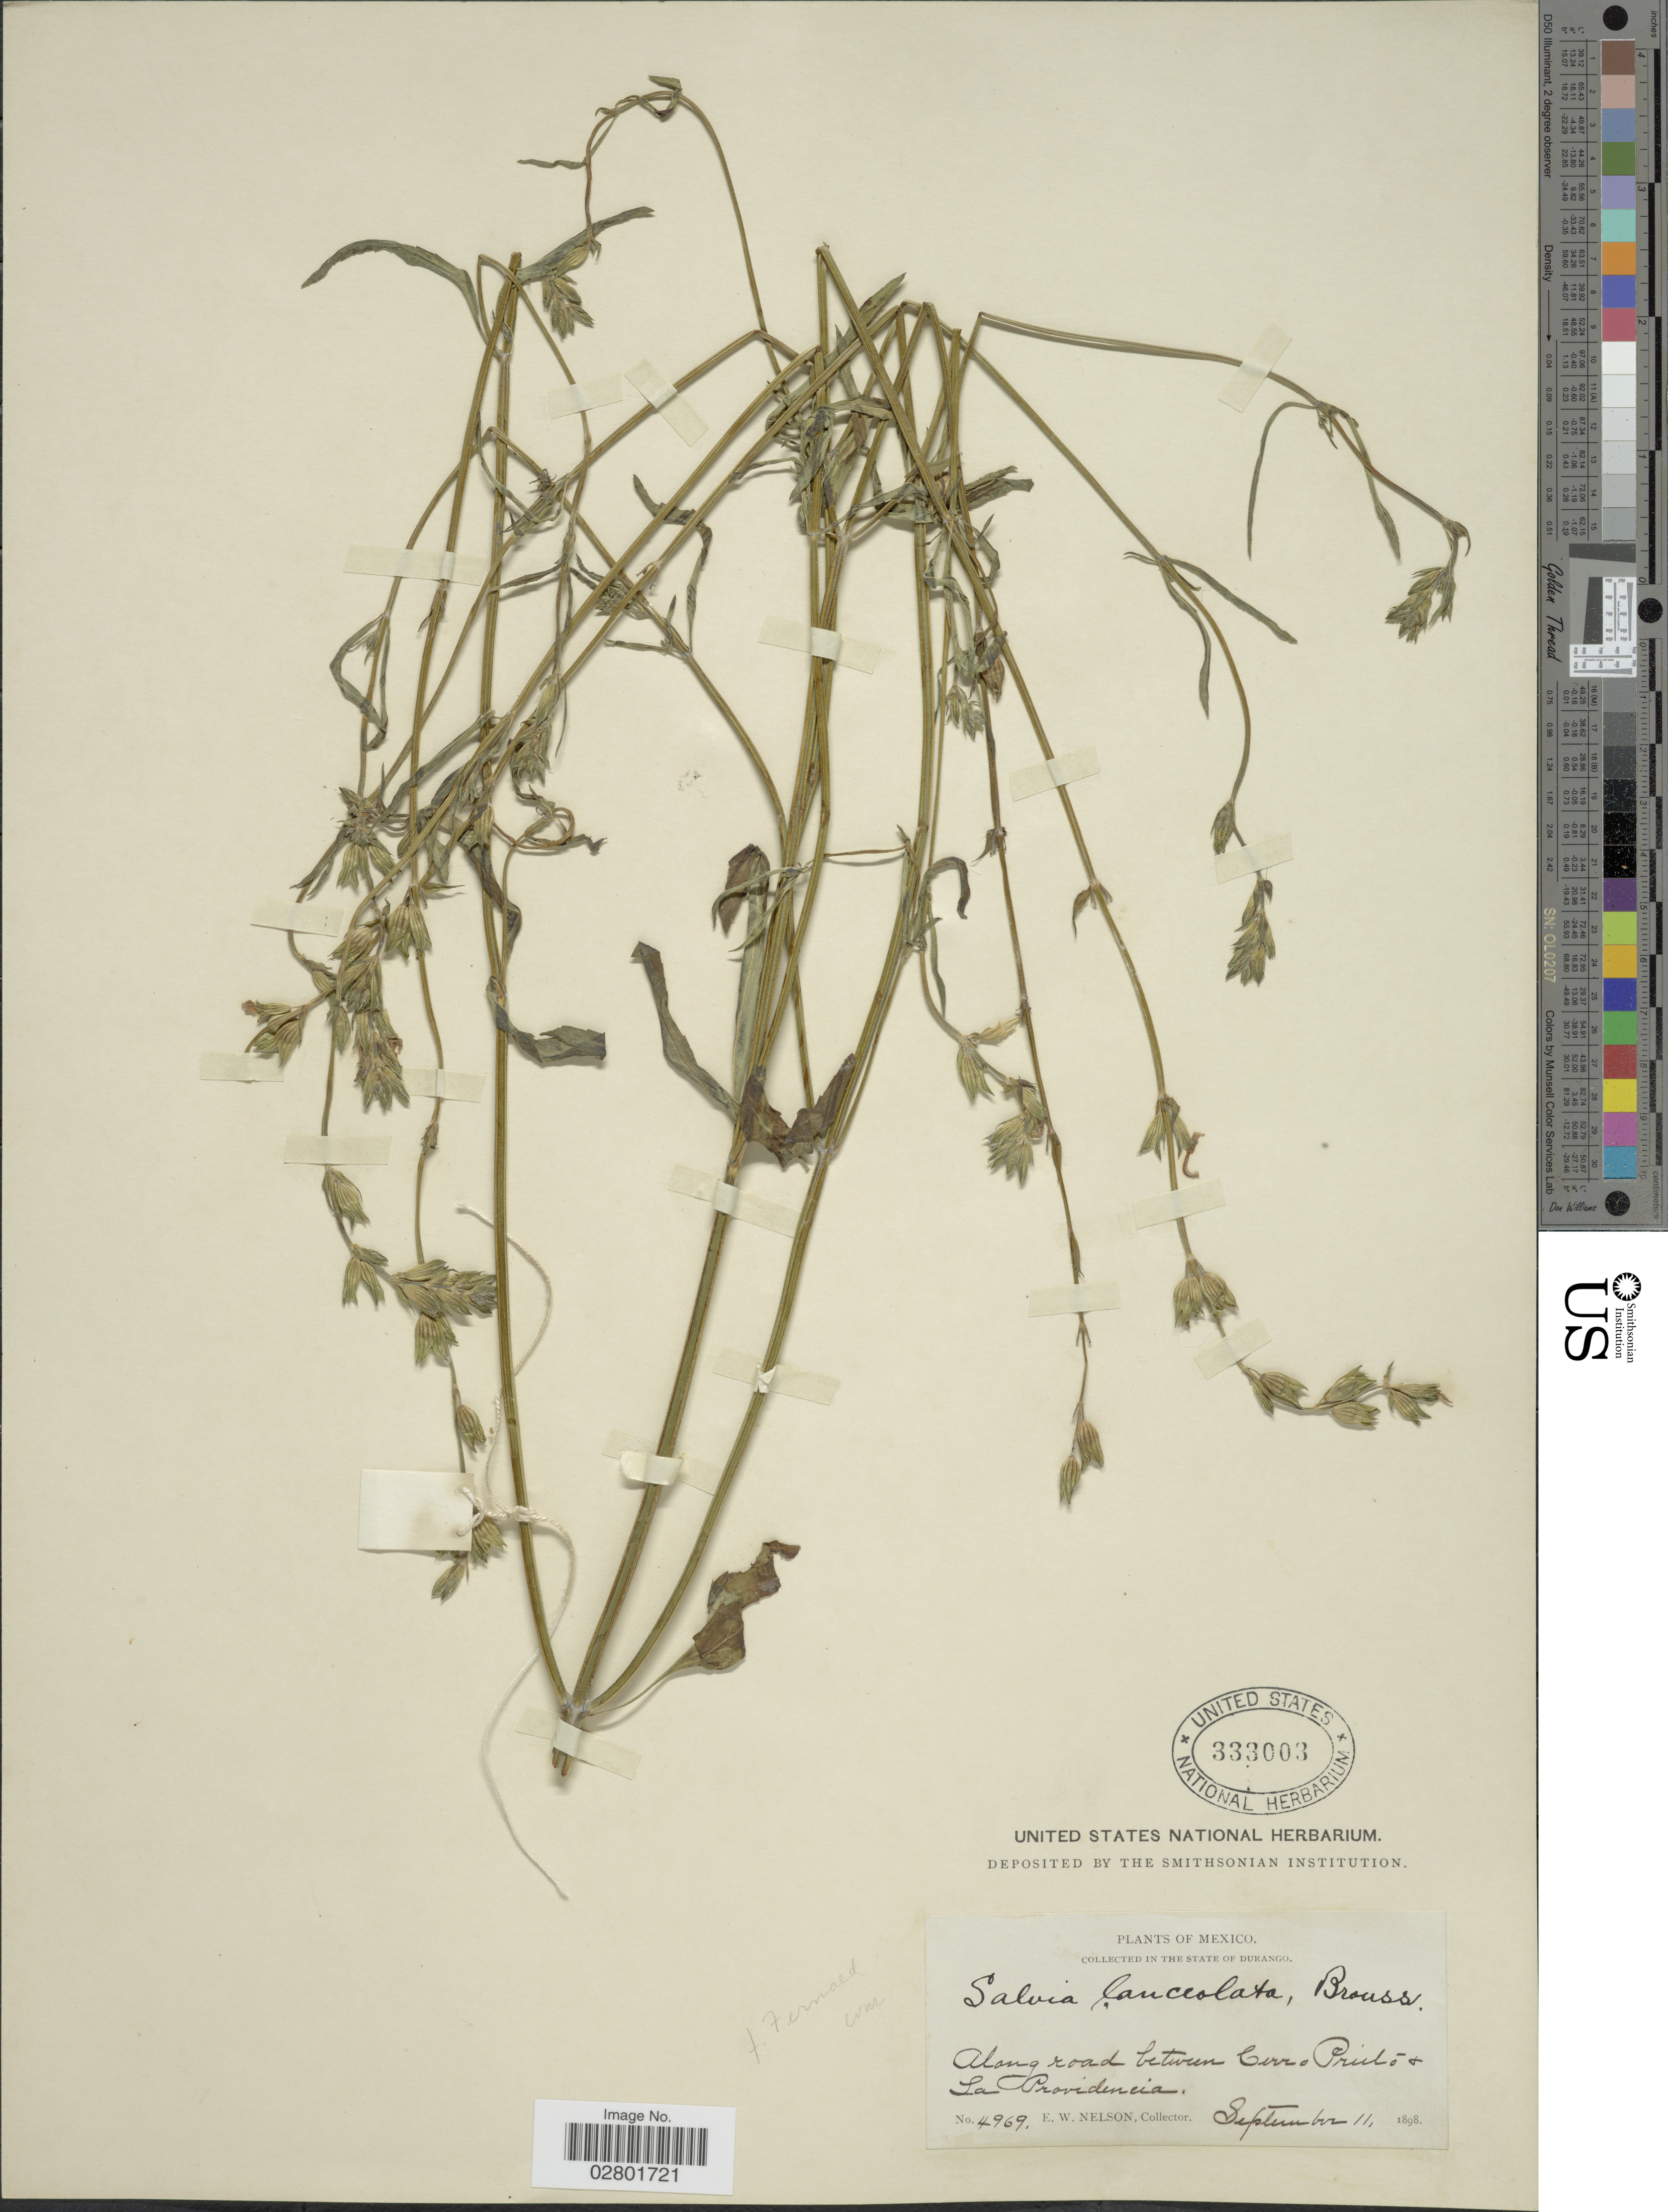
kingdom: Plantae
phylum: Tracheophyta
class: Magnoliopsida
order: Lamiales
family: Lamiaceae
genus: Salvia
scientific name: Salvia lanceolata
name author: Brouss.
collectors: E. W. Nelson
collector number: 4969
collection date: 1898-09-11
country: Mexico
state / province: Durango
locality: Along road between Cerro Prieto & La Providencia.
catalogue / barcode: US 333003